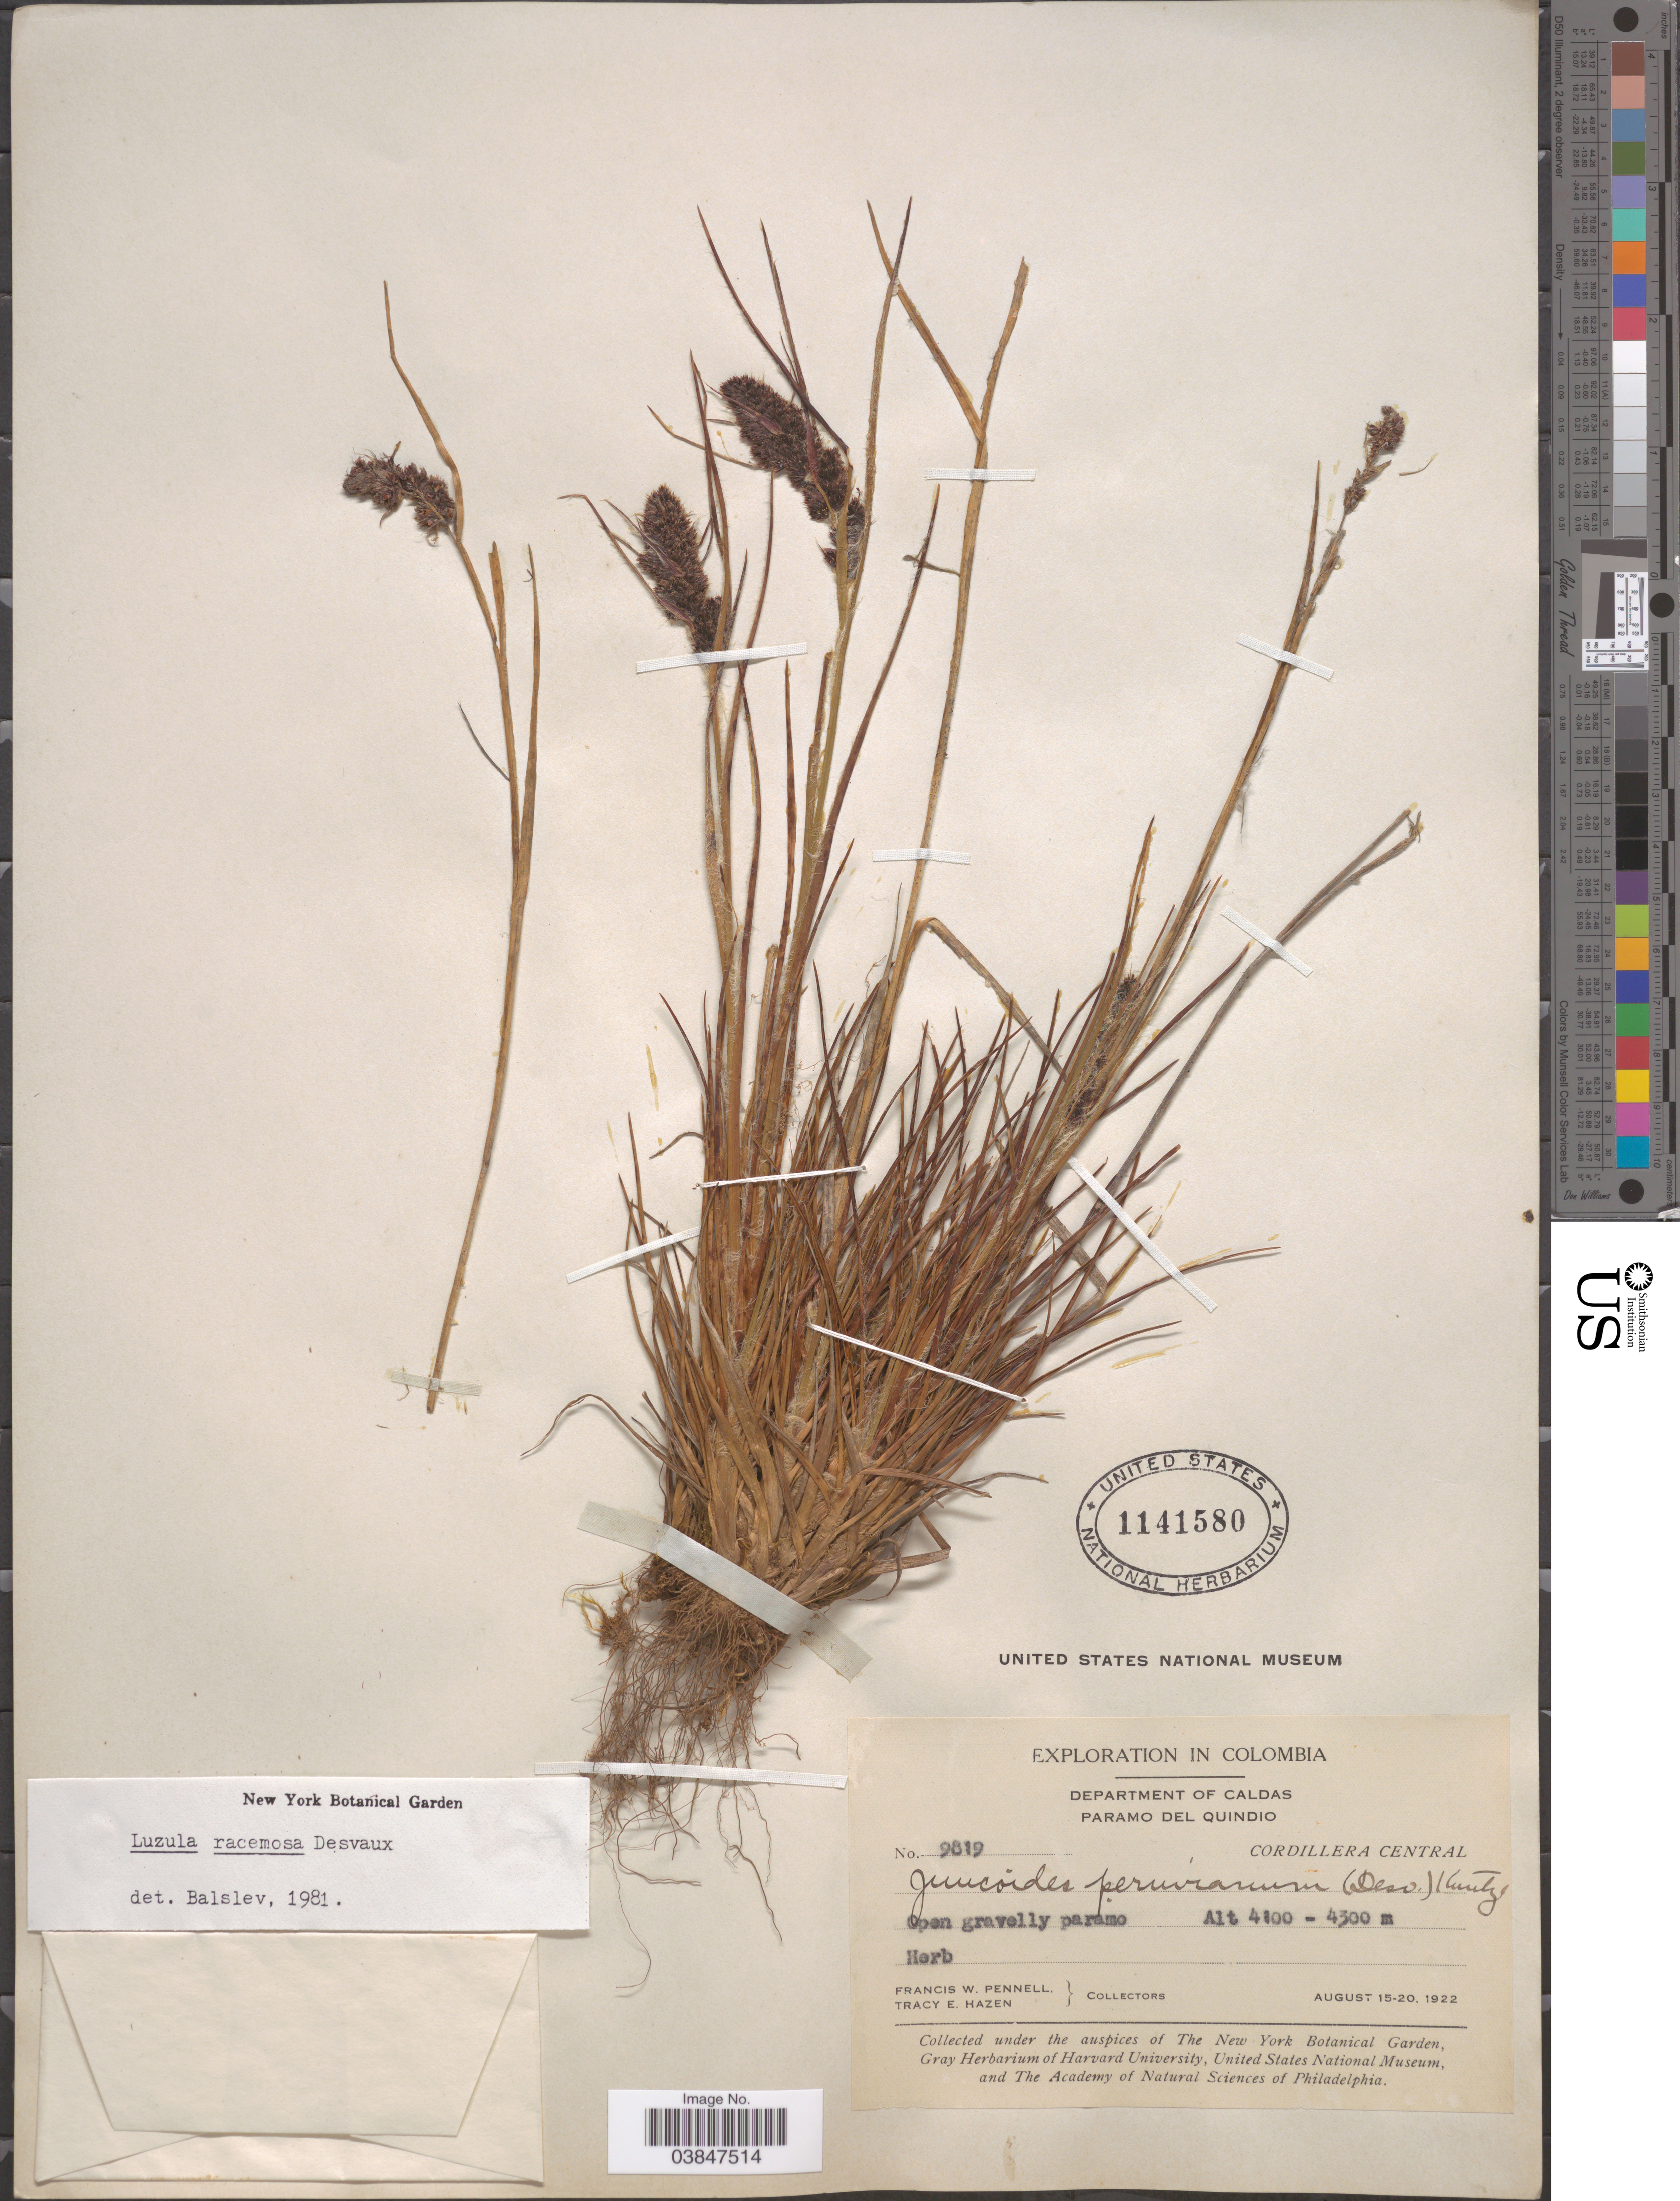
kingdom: Plantae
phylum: Tracheophyta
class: Liliopsida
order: Poales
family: Juncaceae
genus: Luzula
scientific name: Luzula racemosa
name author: Desv.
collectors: F. W. Pennell & T. E. Hazen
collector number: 9819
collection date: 1922-08-15/1922-08-20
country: Colombia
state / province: Caldas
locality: Department of Caldas. Paramo del Quindio. Cordillera Central. Open gravelly paramo.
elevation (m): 4100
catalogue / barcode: US 1141580